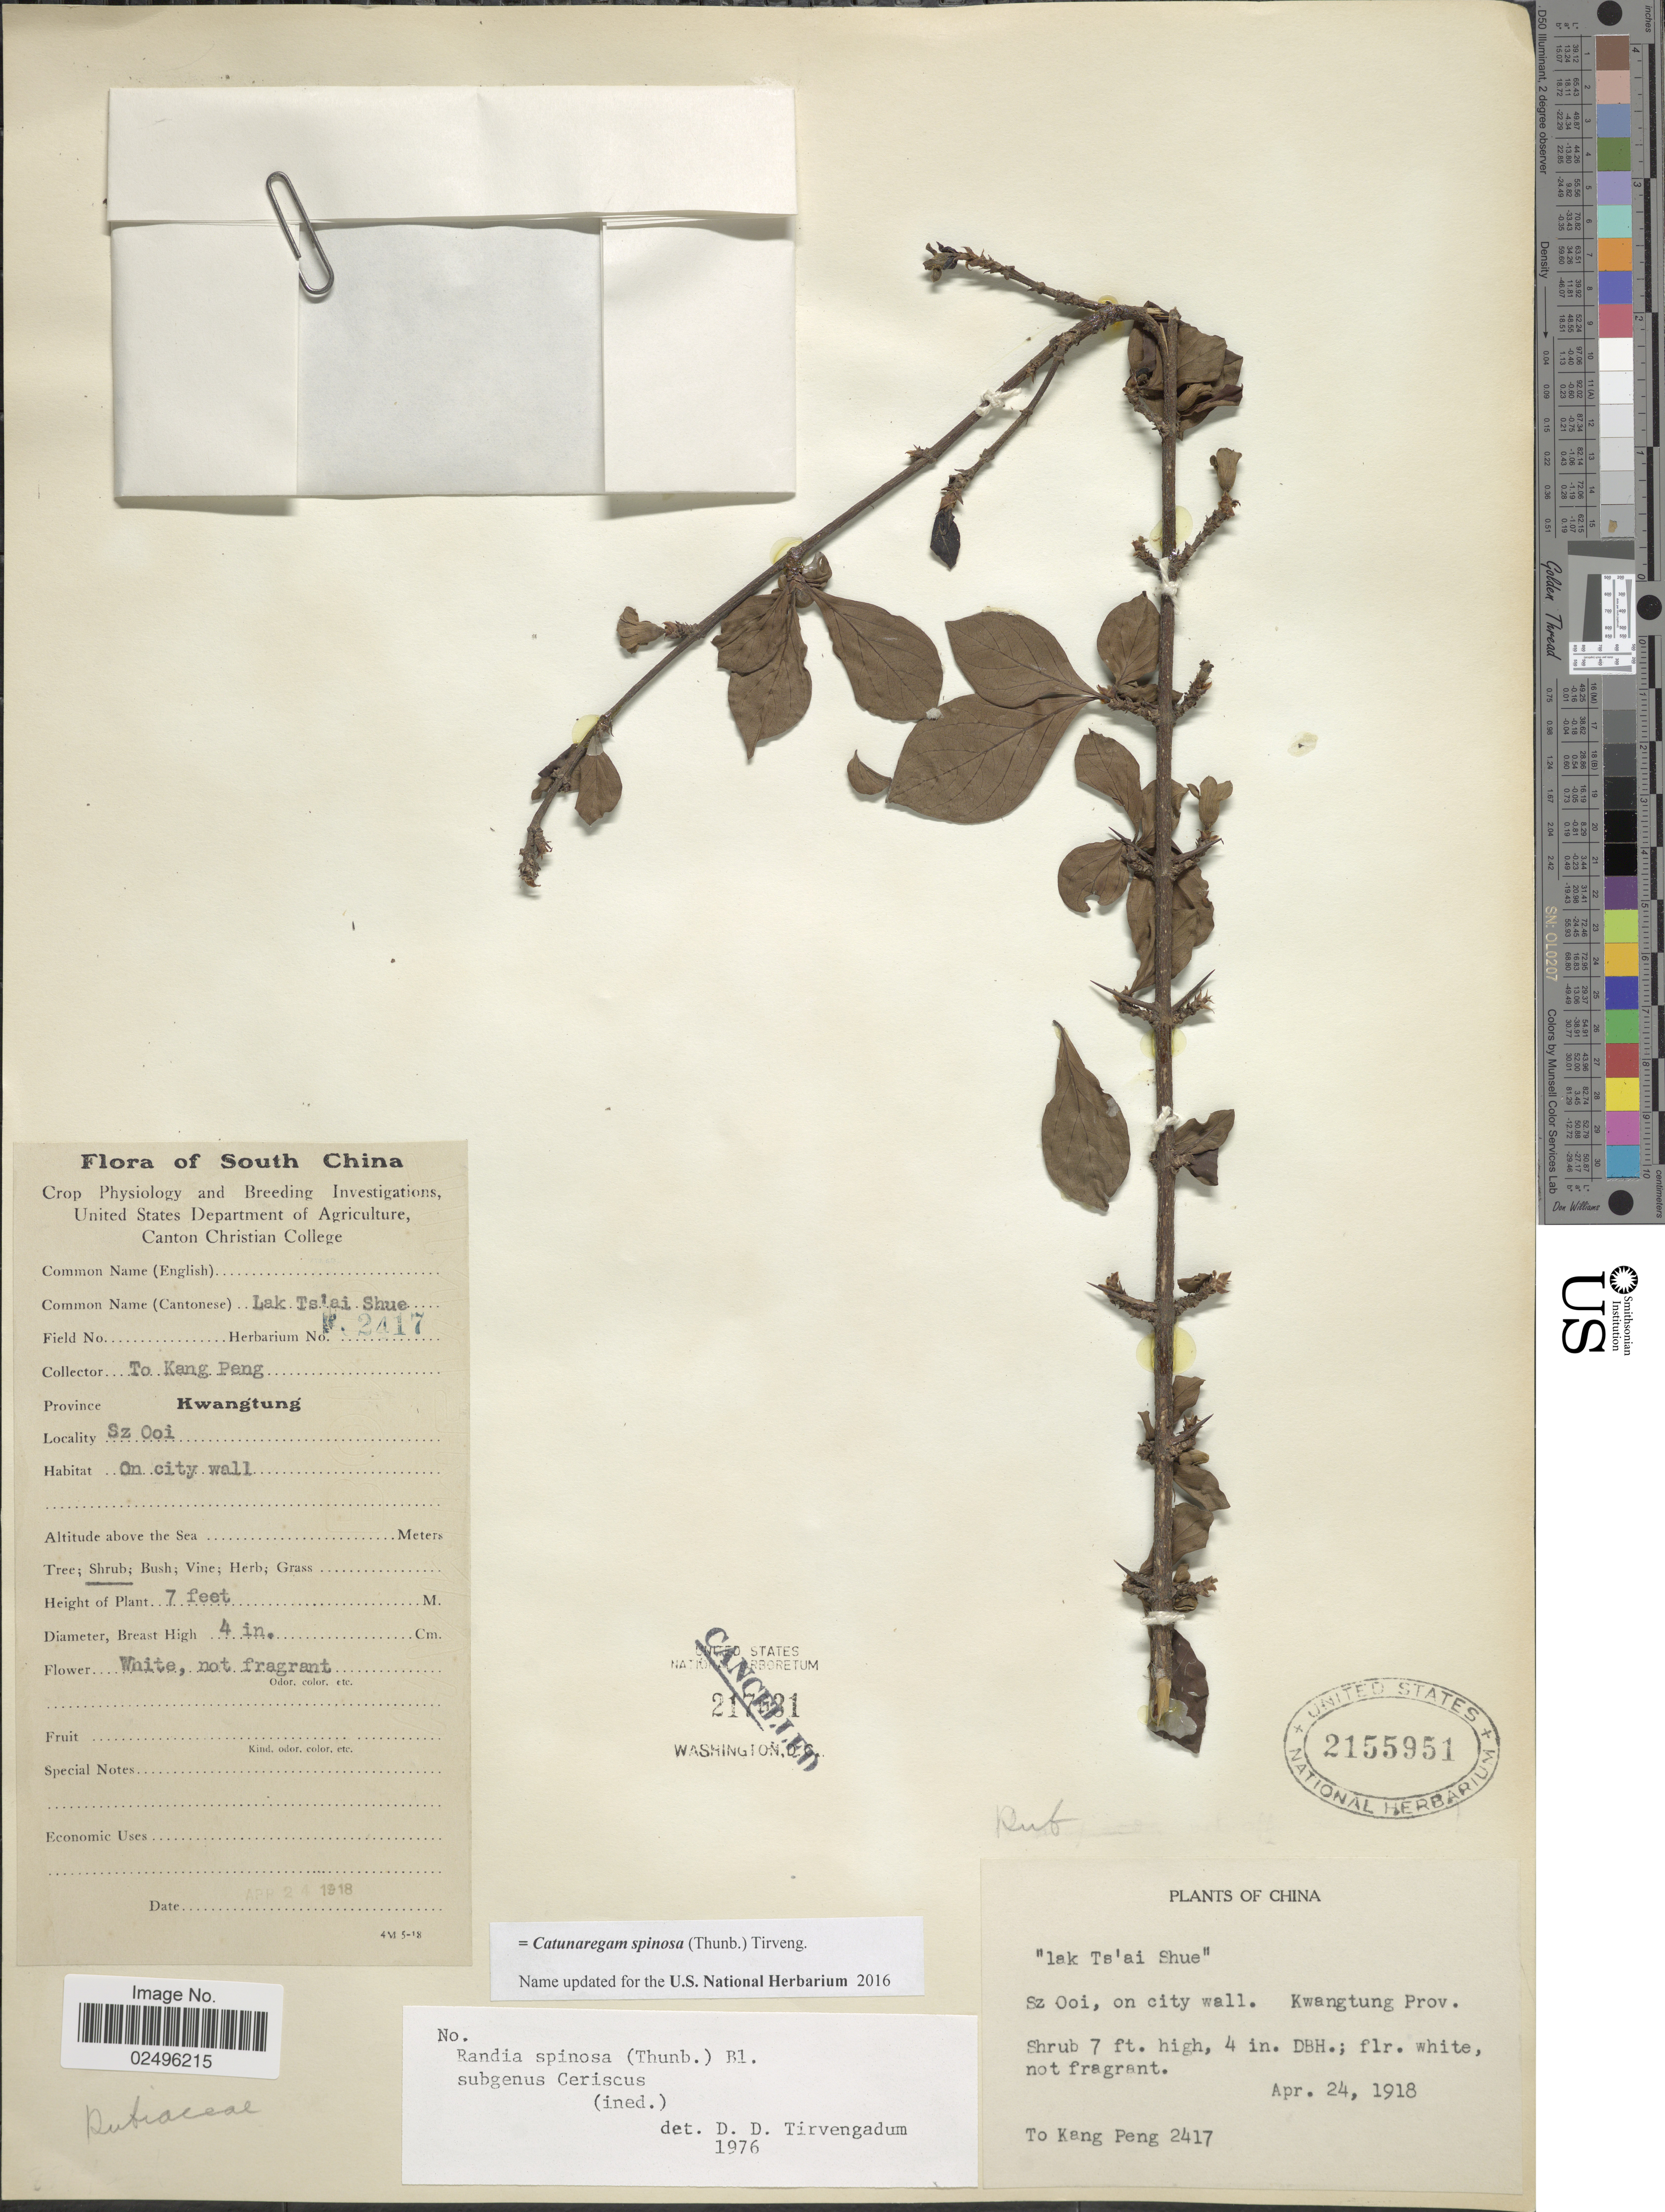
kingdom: Plantae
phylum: Tracheophyta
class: Magnoliopsida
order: Gentianales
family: Rubiaceae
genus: Catunaregam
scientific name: Catunaregam spinosa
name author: (Thunb.) Tirveng.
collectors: T. K. Peng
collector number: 2417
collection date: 1918-04-24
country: China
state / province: Guangdong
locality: South China. Kwangtung. Sz Ooi, on city wall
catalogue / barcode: US 2155951